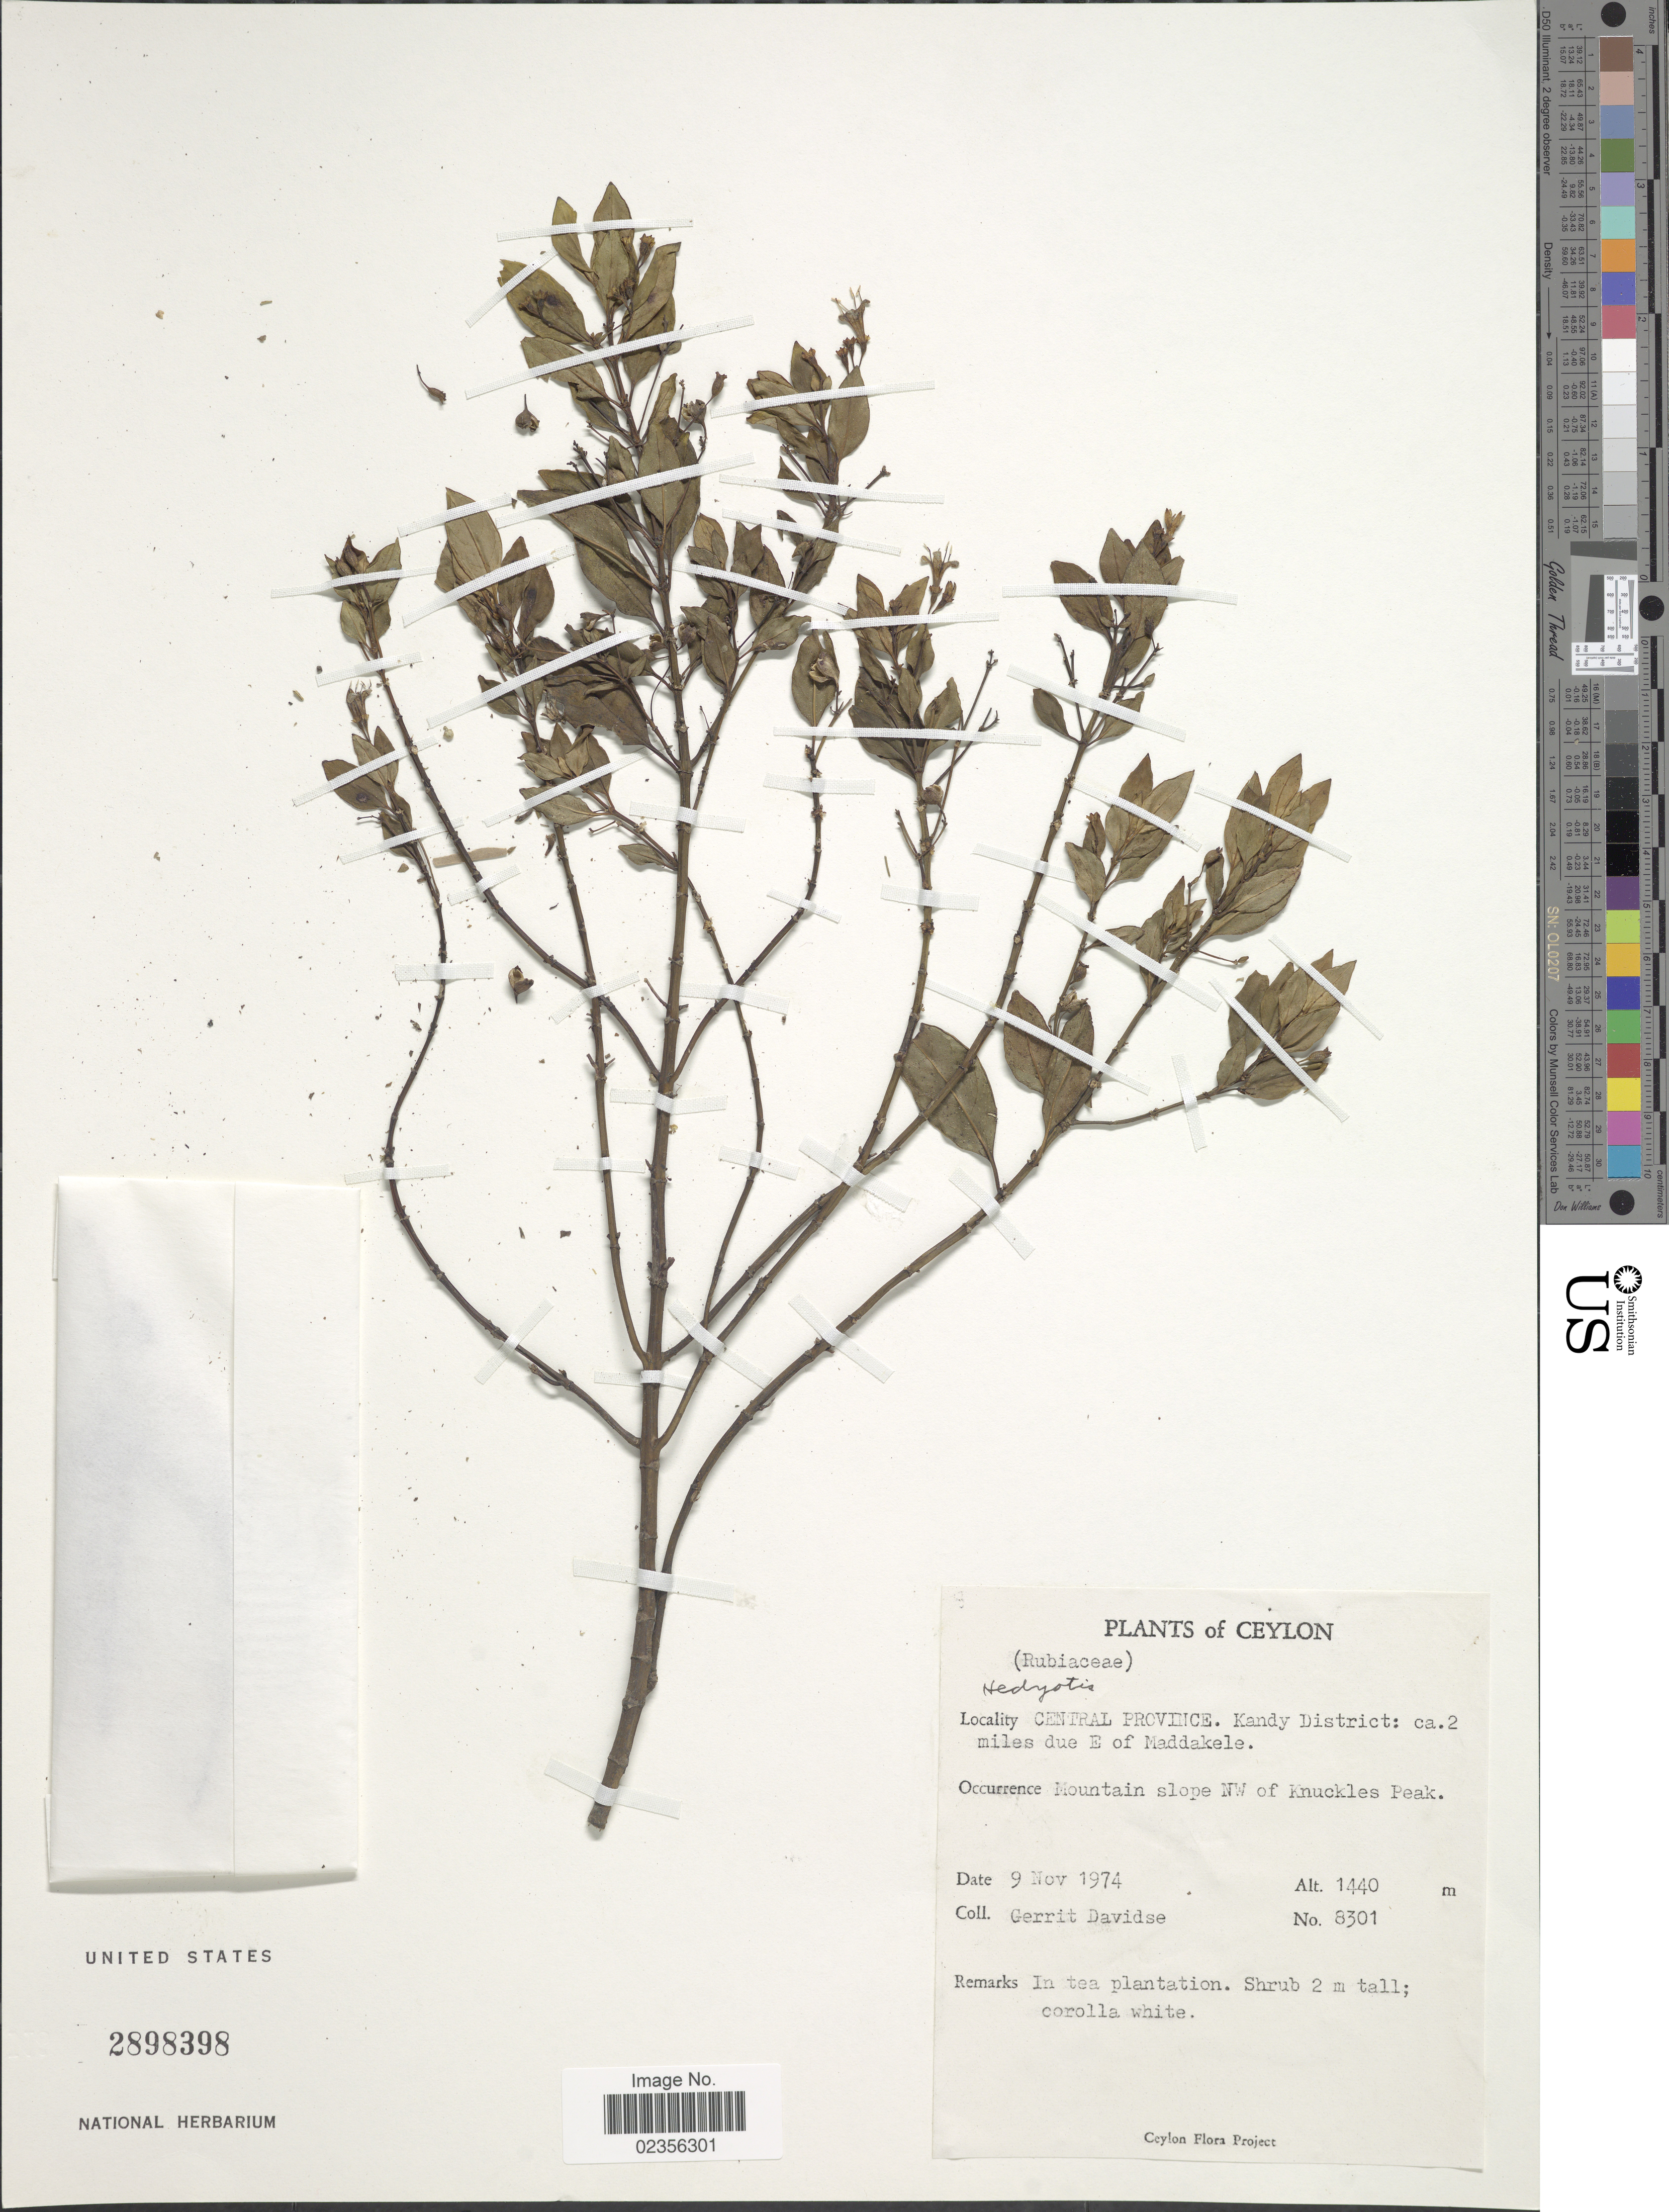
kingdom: Plantae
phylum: Tracheophyta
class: Magnoliopsida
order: Gentianales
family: Rubiaceae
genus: Hedyotis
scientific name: Hedyotis sp.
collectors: G. Davidse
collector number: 8301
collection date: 1974-11-09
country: Sri Lanka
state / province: Central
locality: Ceylon, Central Province: Kandy District: 2 miles due E of Maddakele, Mountain slope NW of Knuckles Peak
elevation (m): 1440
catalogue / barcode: US 2898398